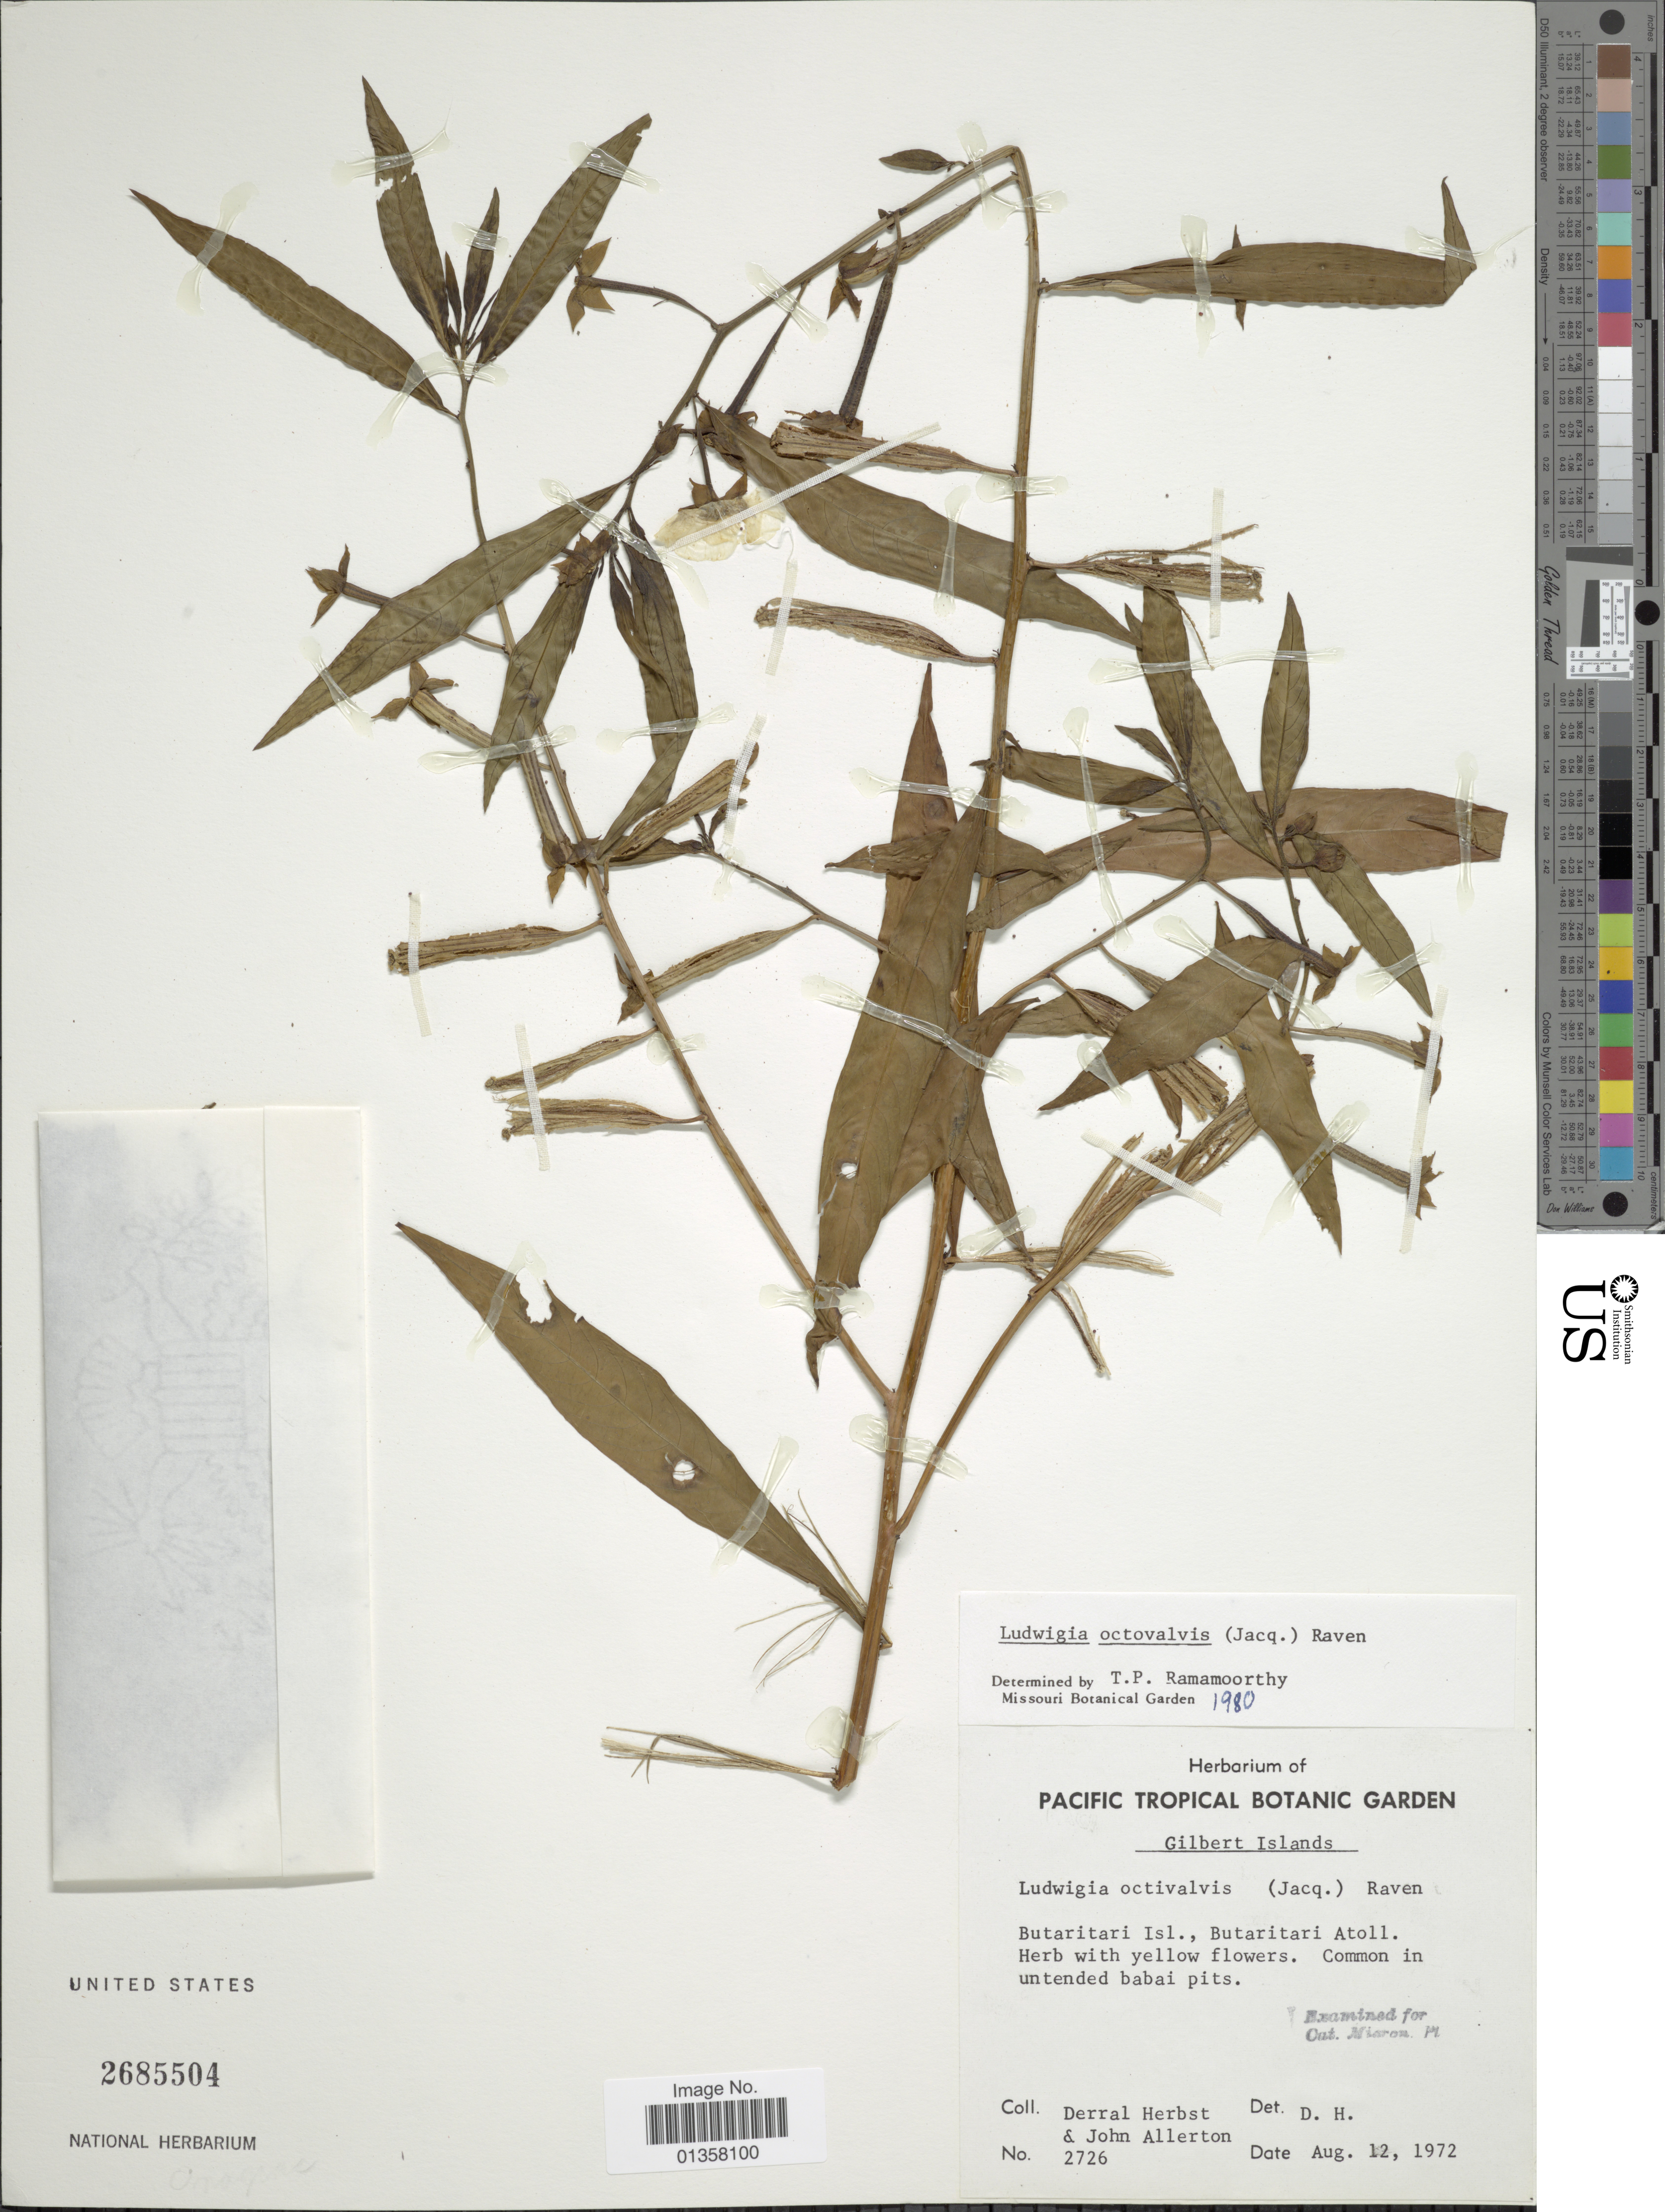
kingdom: Plantae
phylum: Tracheophyta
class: Magnoliopsida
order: Myrtales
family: Onagraceae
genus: Ludwigia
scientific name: Ludwigia octovalvis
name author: (Jacq.) P.H. Raven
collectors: D. R. Herbst & J. Allerton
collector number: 2726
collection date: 1972-08-12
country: Kiribati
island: Butaritari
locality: Gilbert Islands, Butaritari Isl., Butaritari Atoll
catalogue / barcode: US 2685504